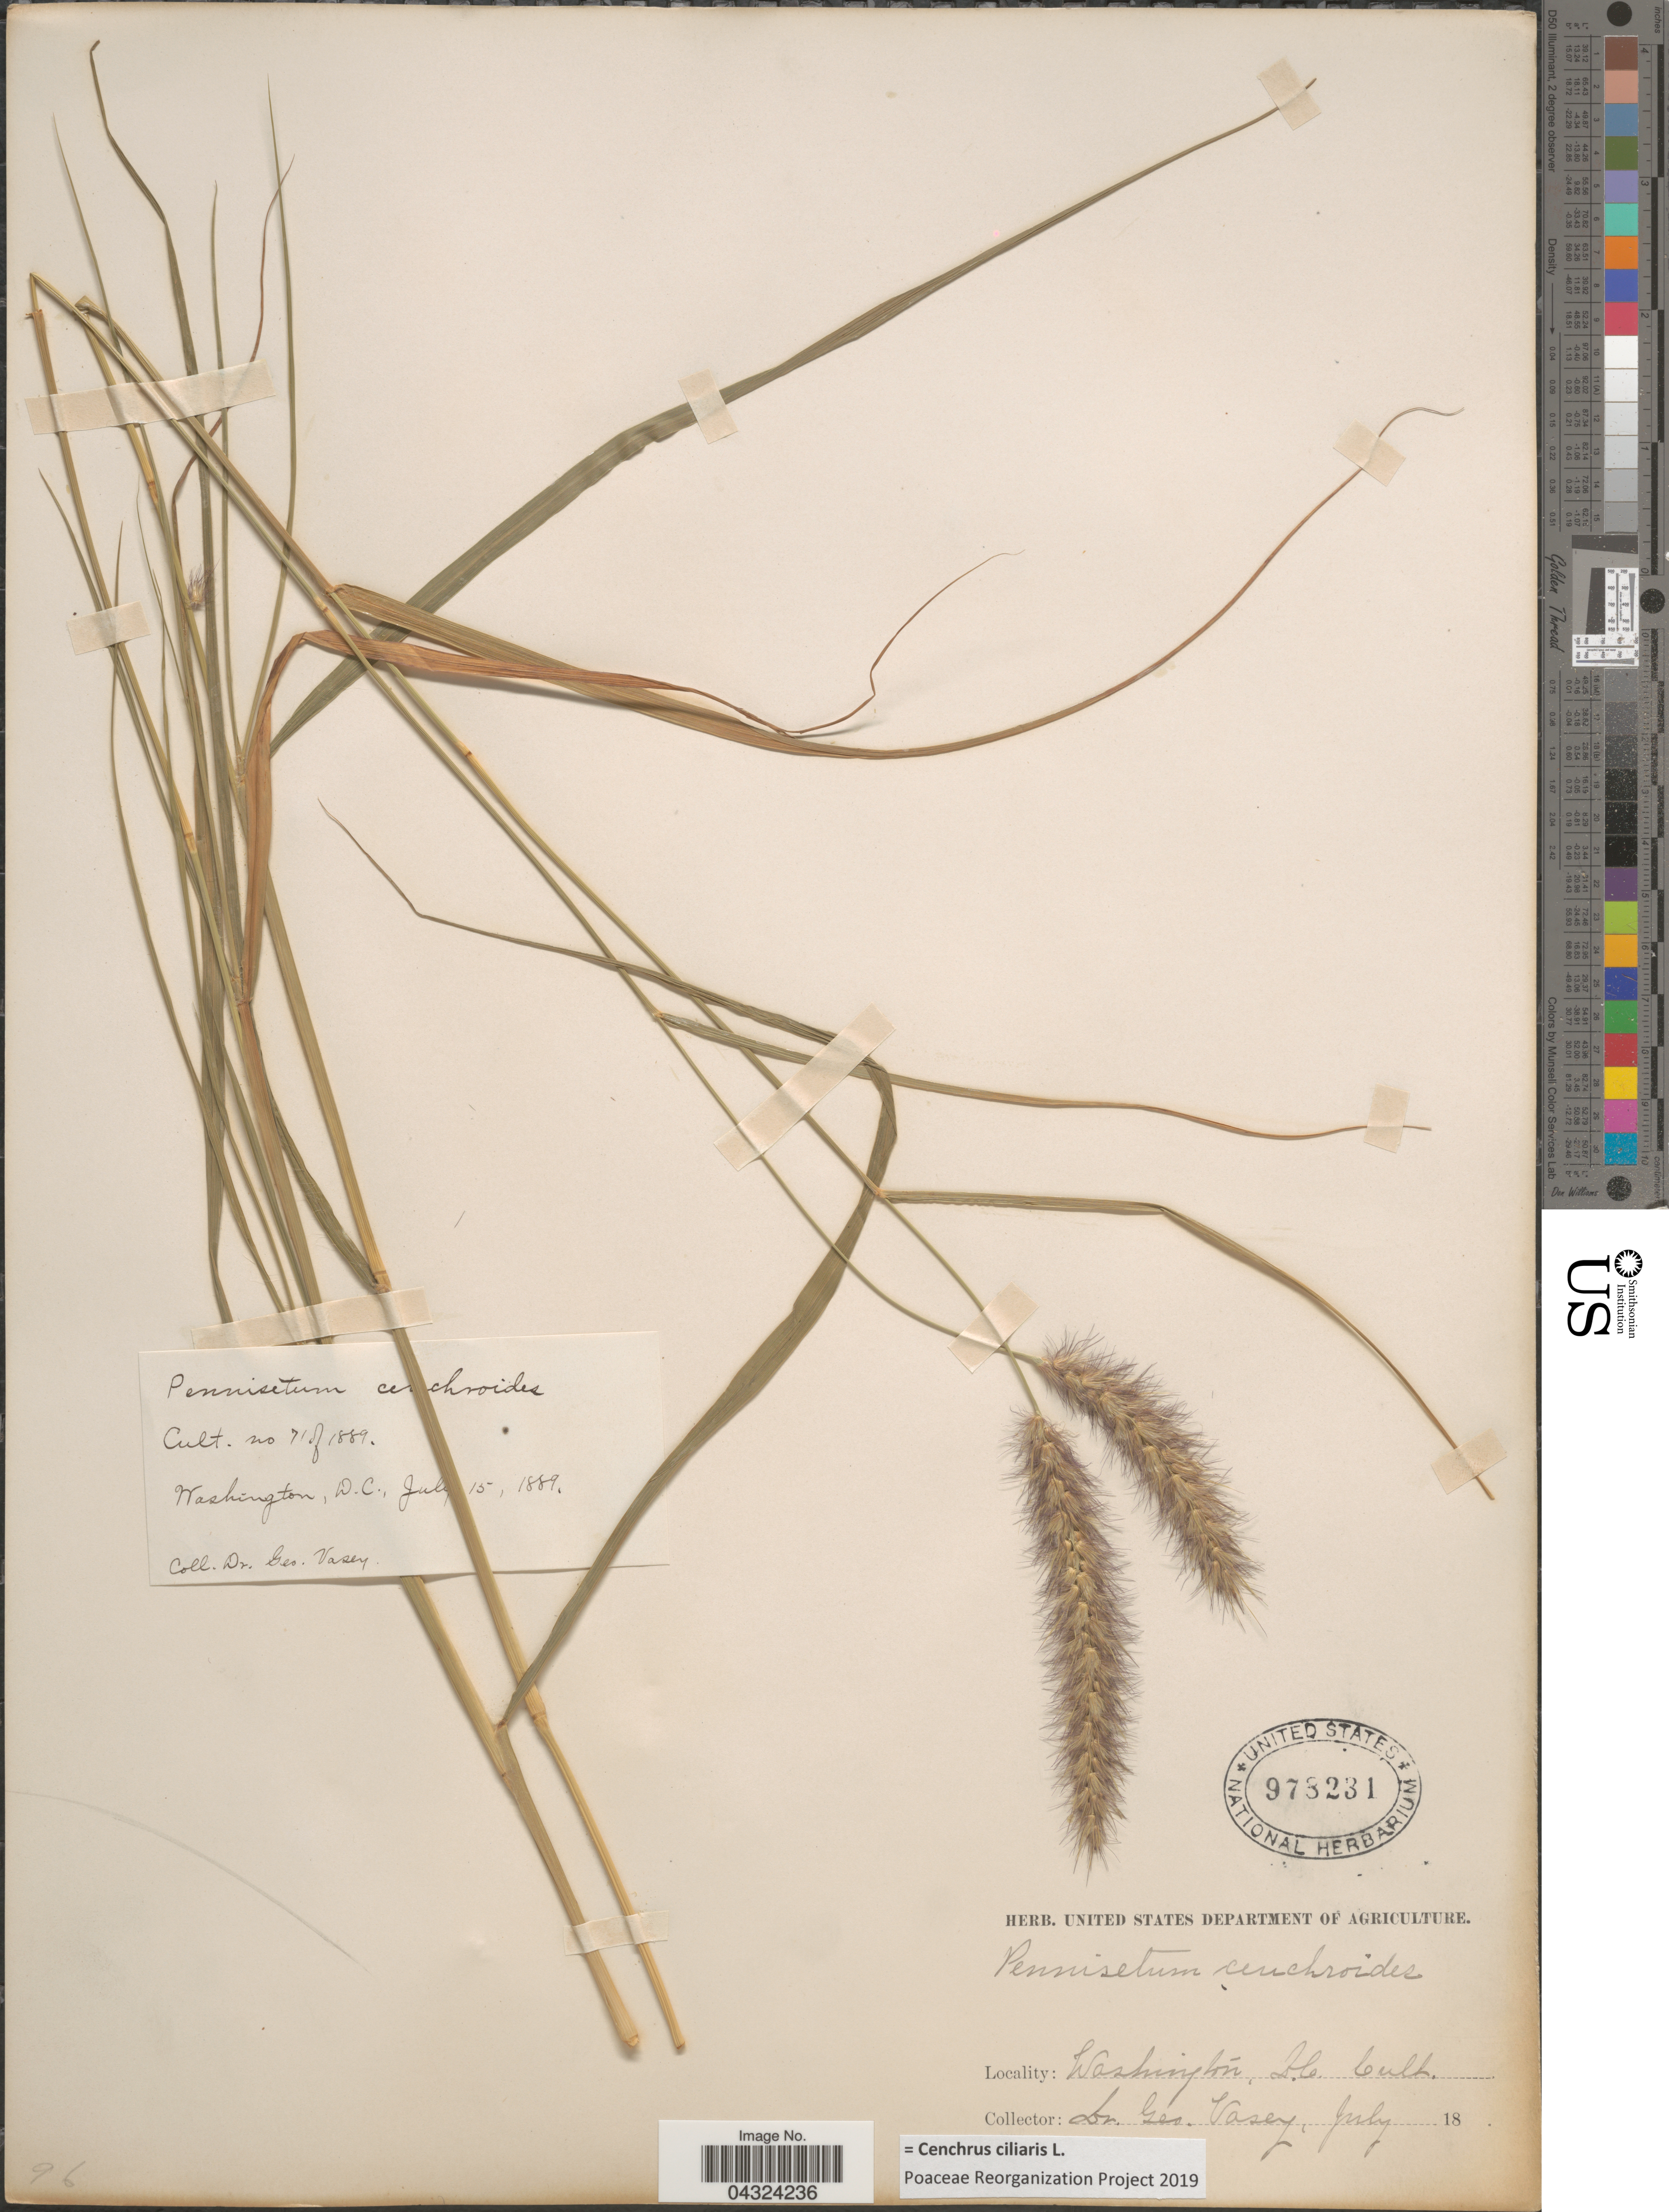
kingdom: Plantae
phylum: Tracheophyta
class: Liliopsida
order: Poales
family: Poaceae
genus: Cenchrus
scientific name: Cenchrus ciliaris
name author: L.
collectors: G. R. Vasey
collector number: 71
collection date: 1889-07-15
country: United States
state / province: District of Columbia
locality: Washington.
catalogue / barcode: US 978231